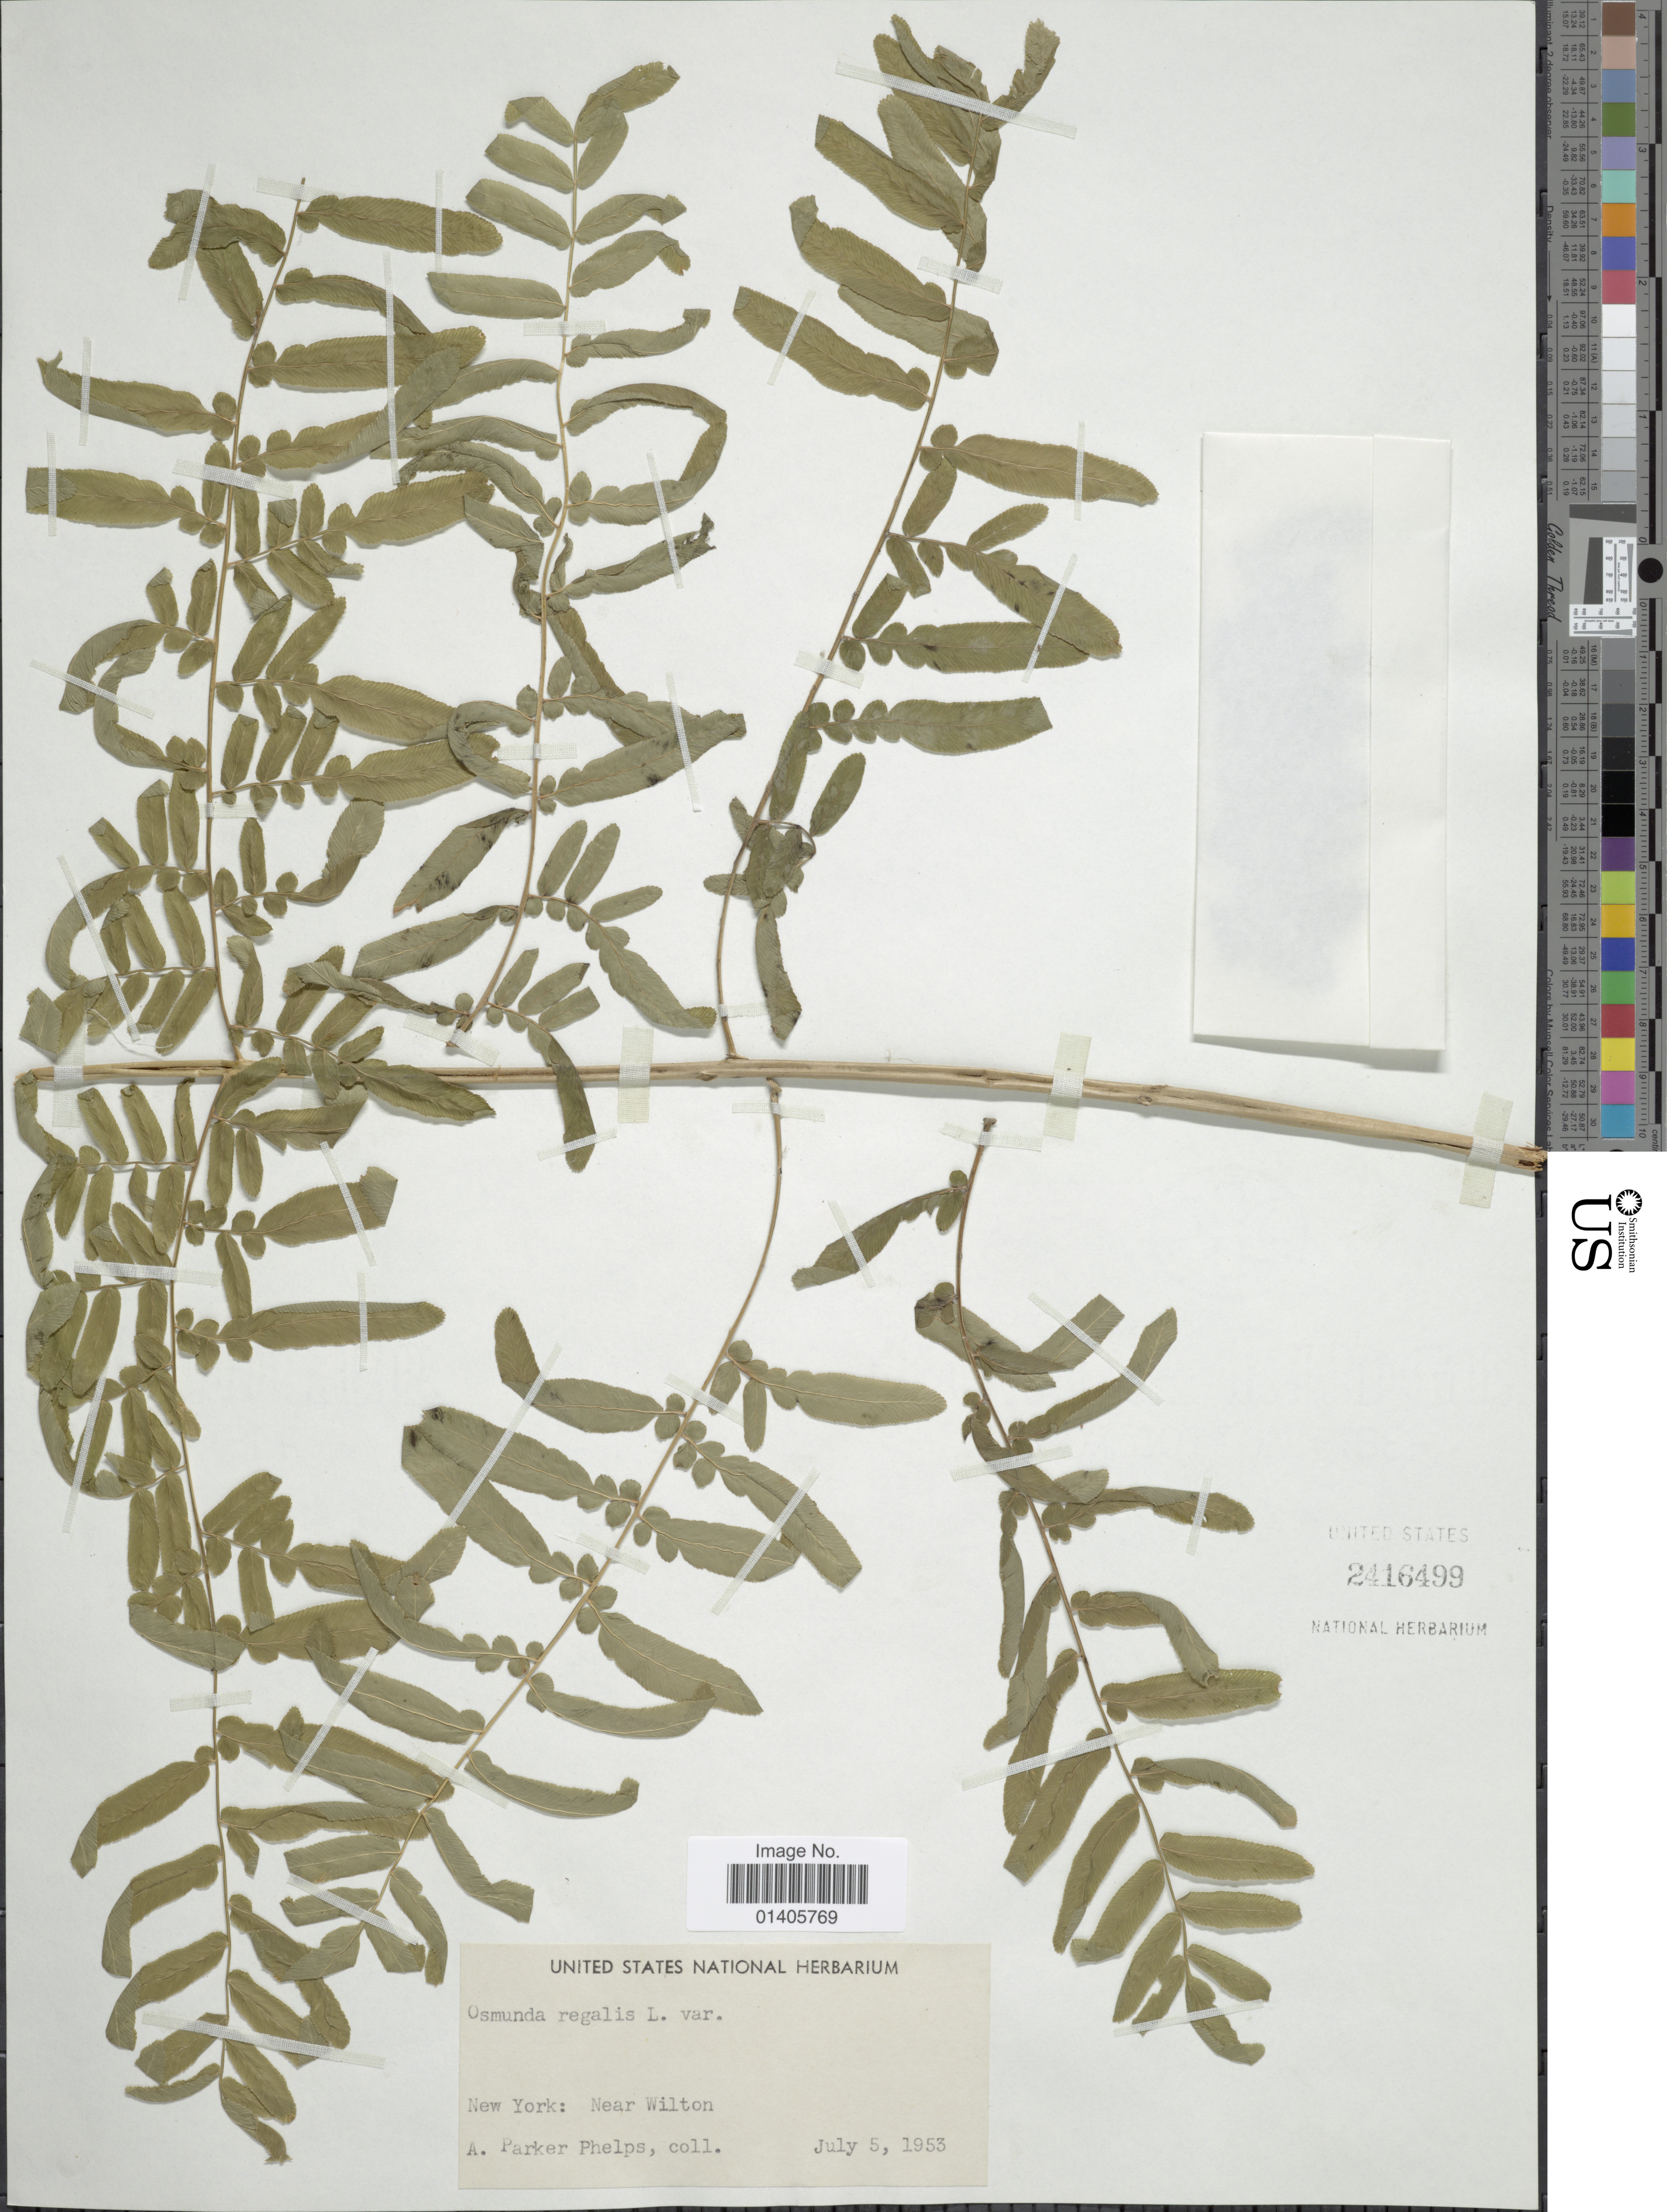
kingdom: Plantae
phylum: Tracheophyta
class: Polypodiopsida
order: Osmundales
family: Osmundaceae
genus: Osmunda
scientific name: Osmunda regalis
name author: L.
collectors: A. Phelps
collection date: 1953-07-05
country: United States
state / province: New York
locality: Near Wilton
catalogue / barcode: US 2416499